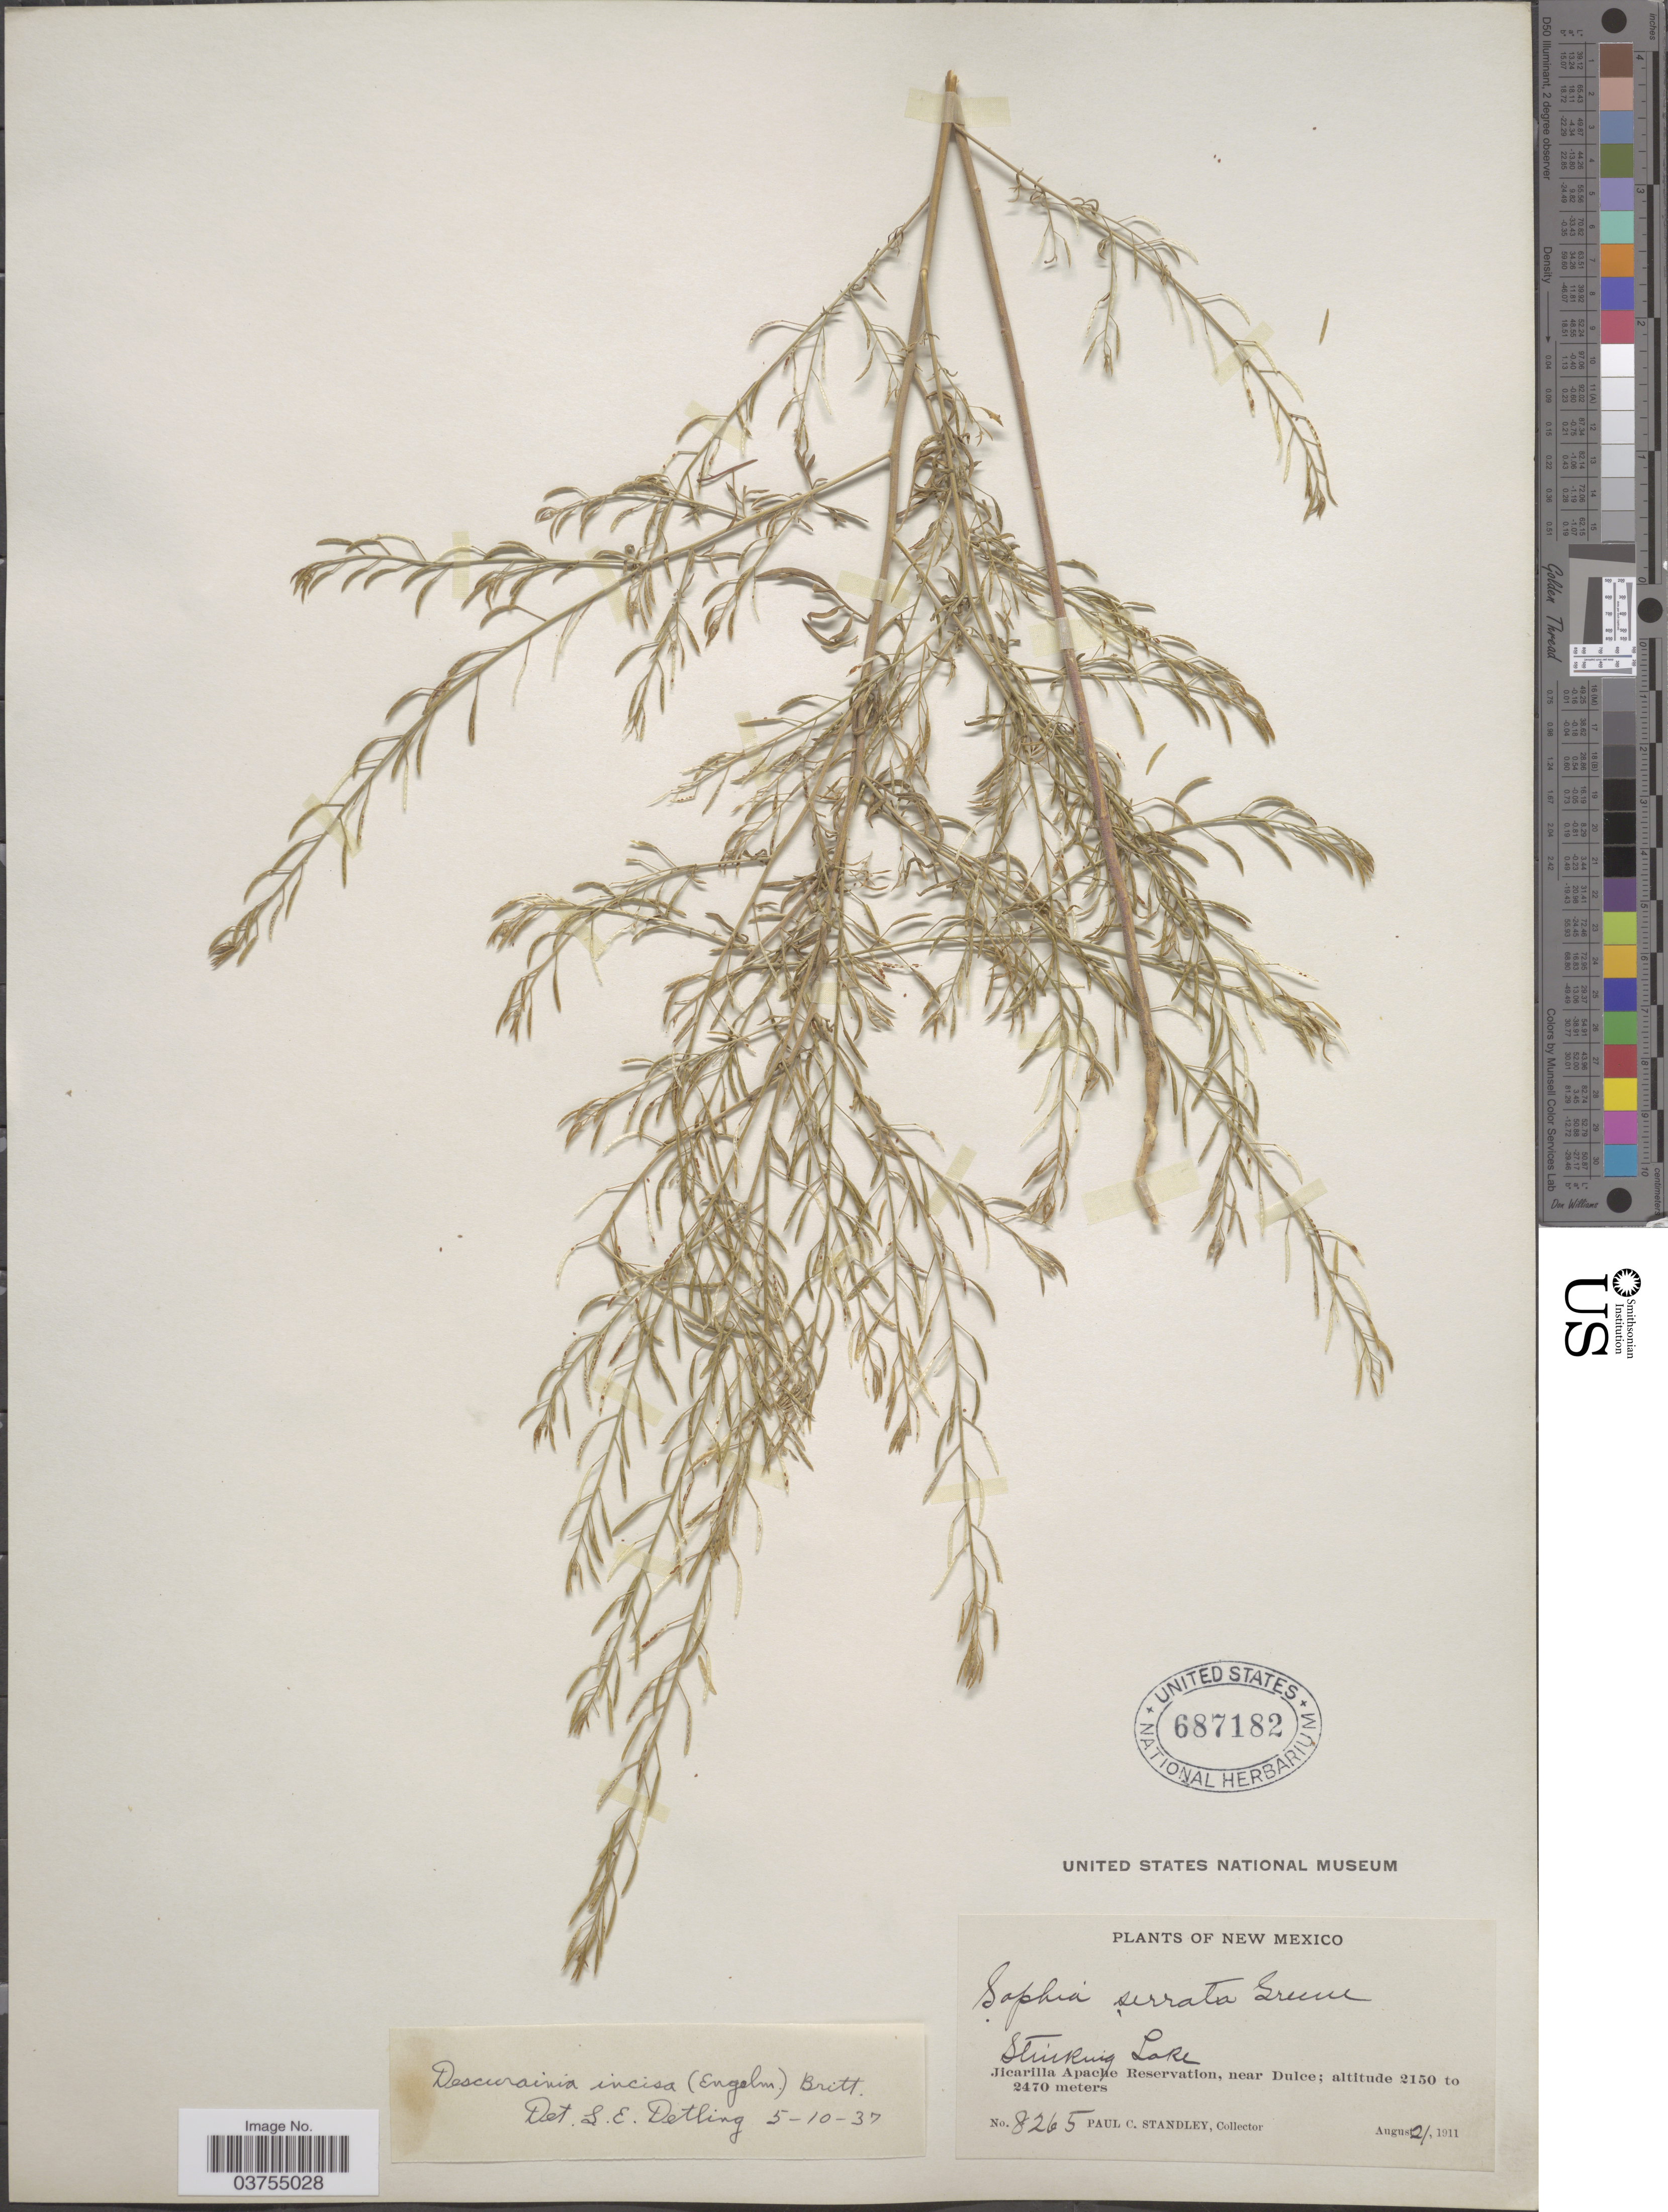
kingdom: Plantae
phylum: Tracheophyta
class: Magnoliopsida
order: Brassicales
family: Brassicaceae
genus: Descurainia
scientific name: Descurainia richardsonii subsp. incisa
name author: (Engelm. ex A. Gray) Detling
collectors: P. C. Standley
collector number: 8265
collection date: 1911-08-21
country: United States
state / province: New Mexico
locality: Stinking Lake. Jicarilla Apache Reservation, near Dulce.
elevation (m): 2150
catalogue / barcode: US 687182